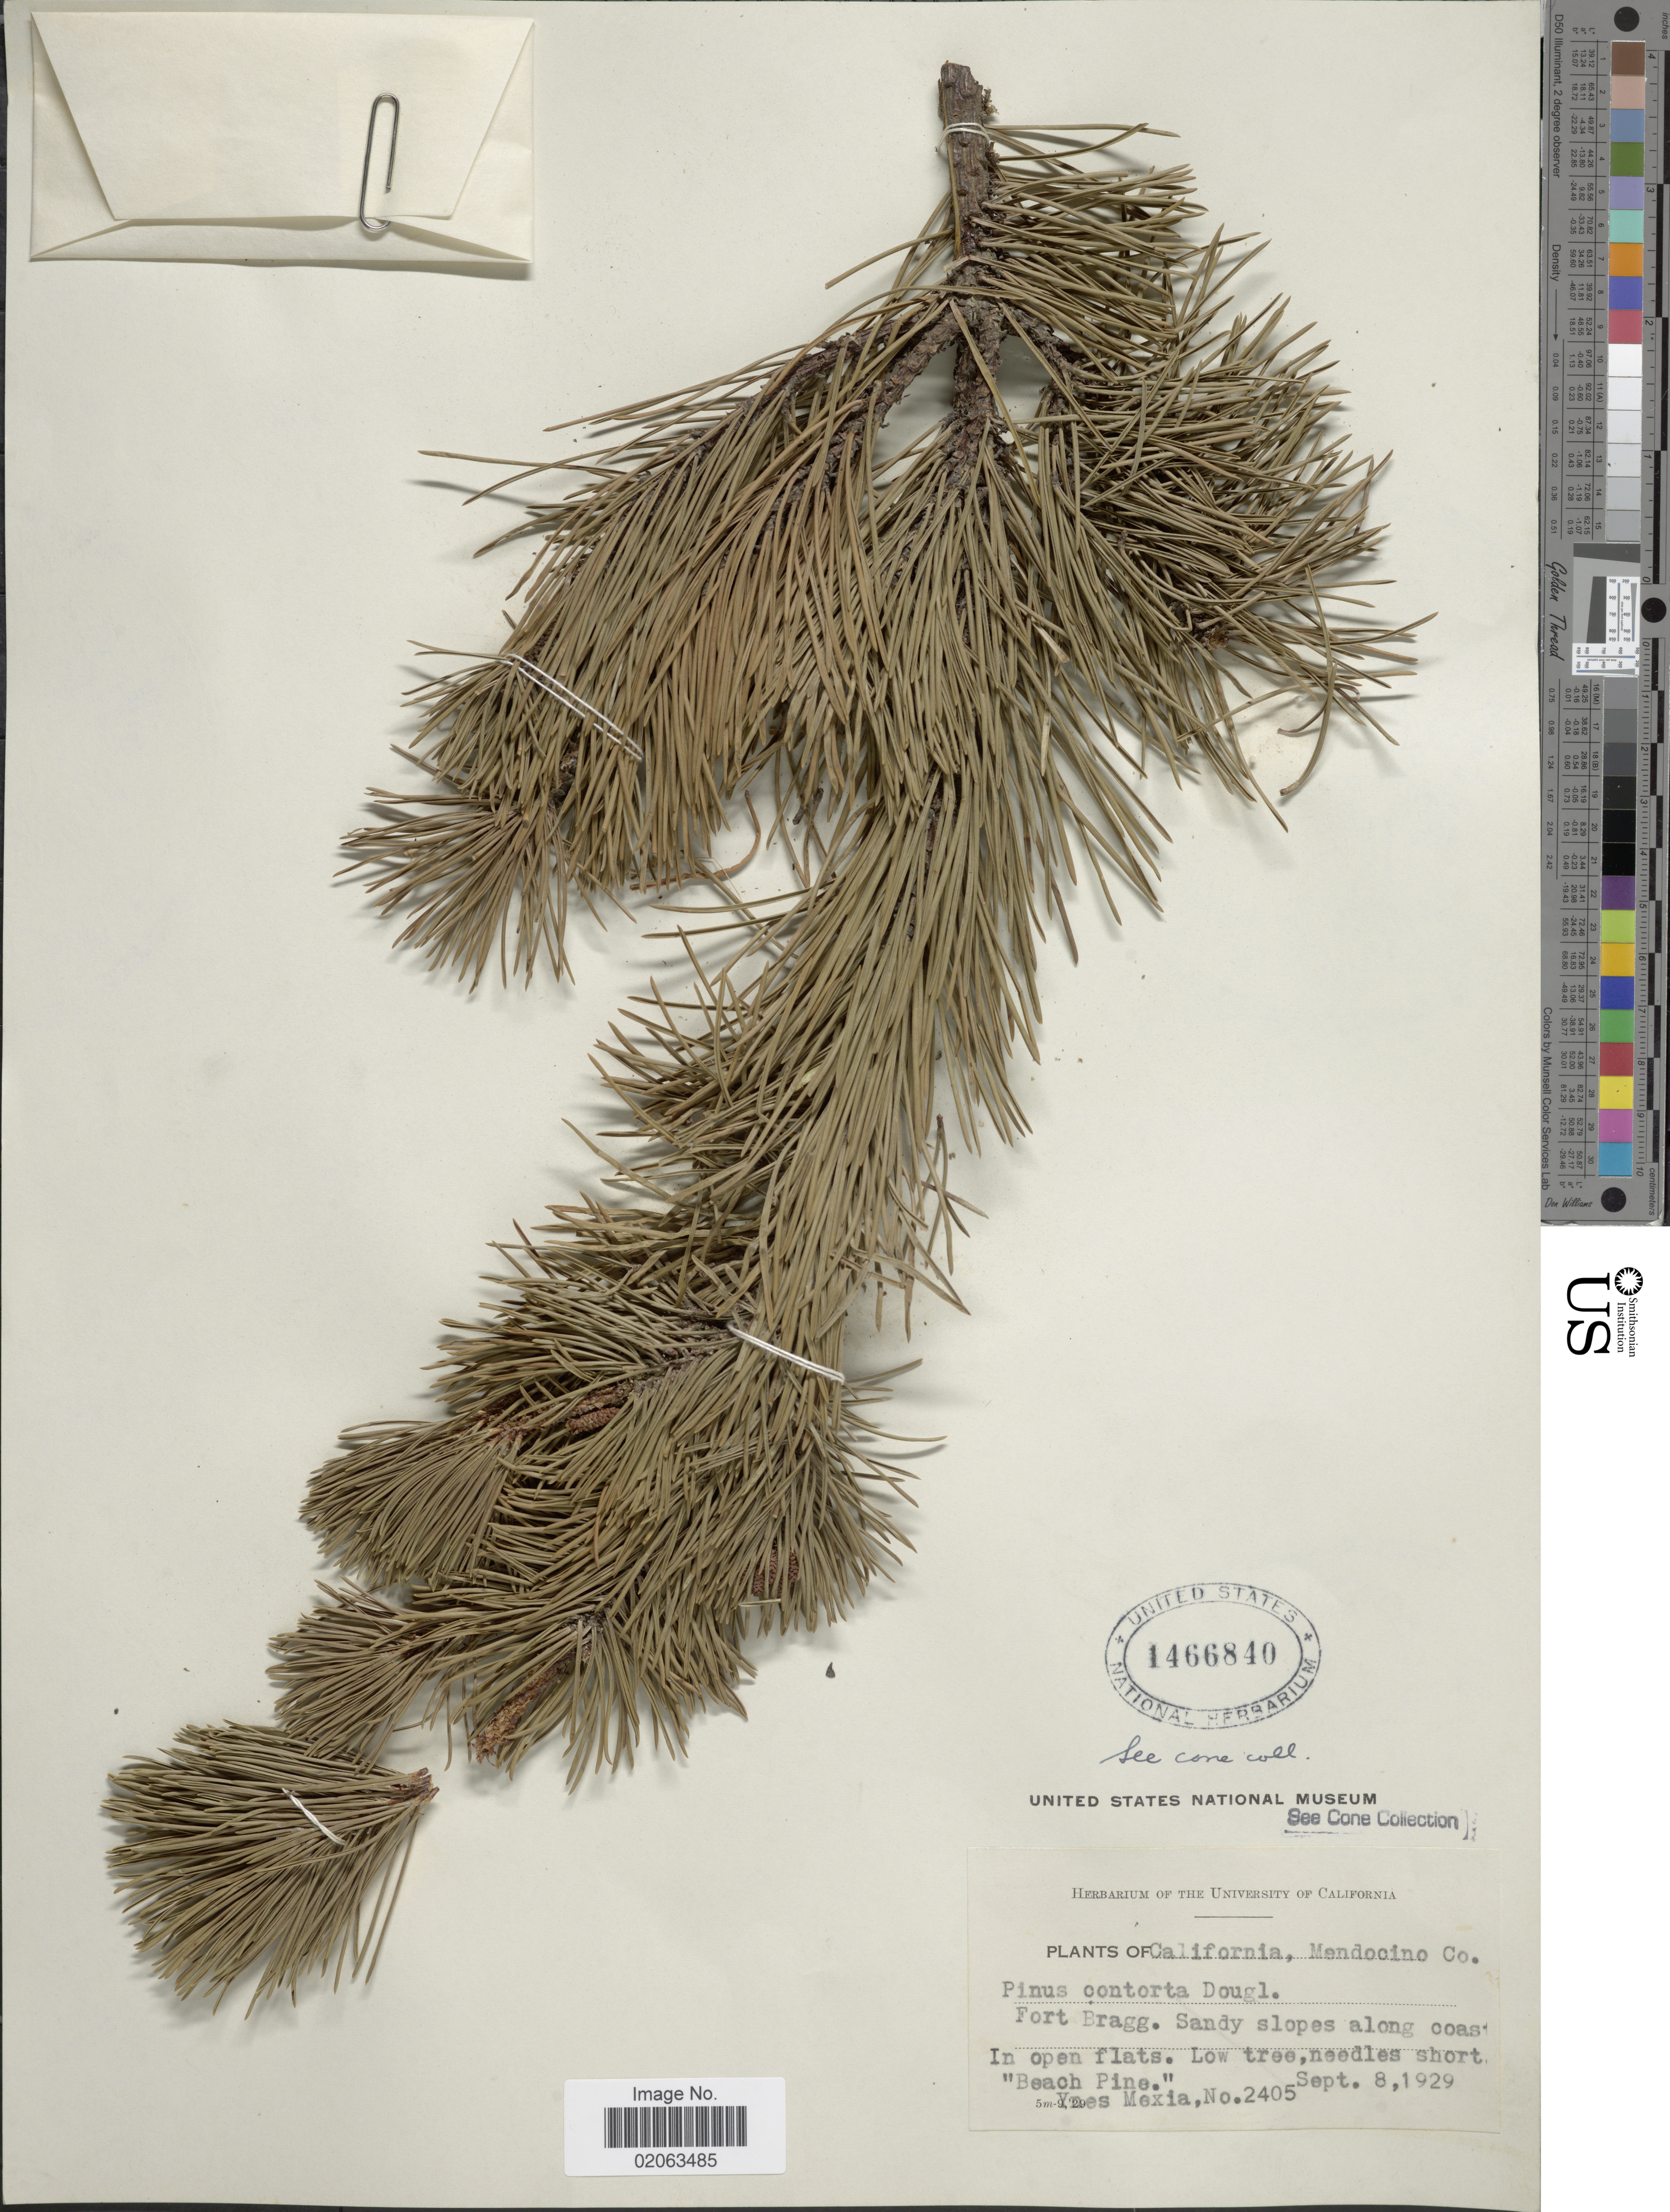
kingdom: Plantae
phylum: Tracheophyta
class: Pinopsida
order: Pinales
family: Pinaceae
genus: Pinus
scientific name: Pinus contorta var. contorta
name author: Douglas ex Loudon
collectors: Y. Mexia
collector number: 2405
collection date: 1929-09-08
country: United States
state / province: California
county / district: Mendocino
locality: California. Mendocino Co. Fort Bragg. Sandy slopes along coast. "Beach Pine".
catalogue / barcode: US 1466840